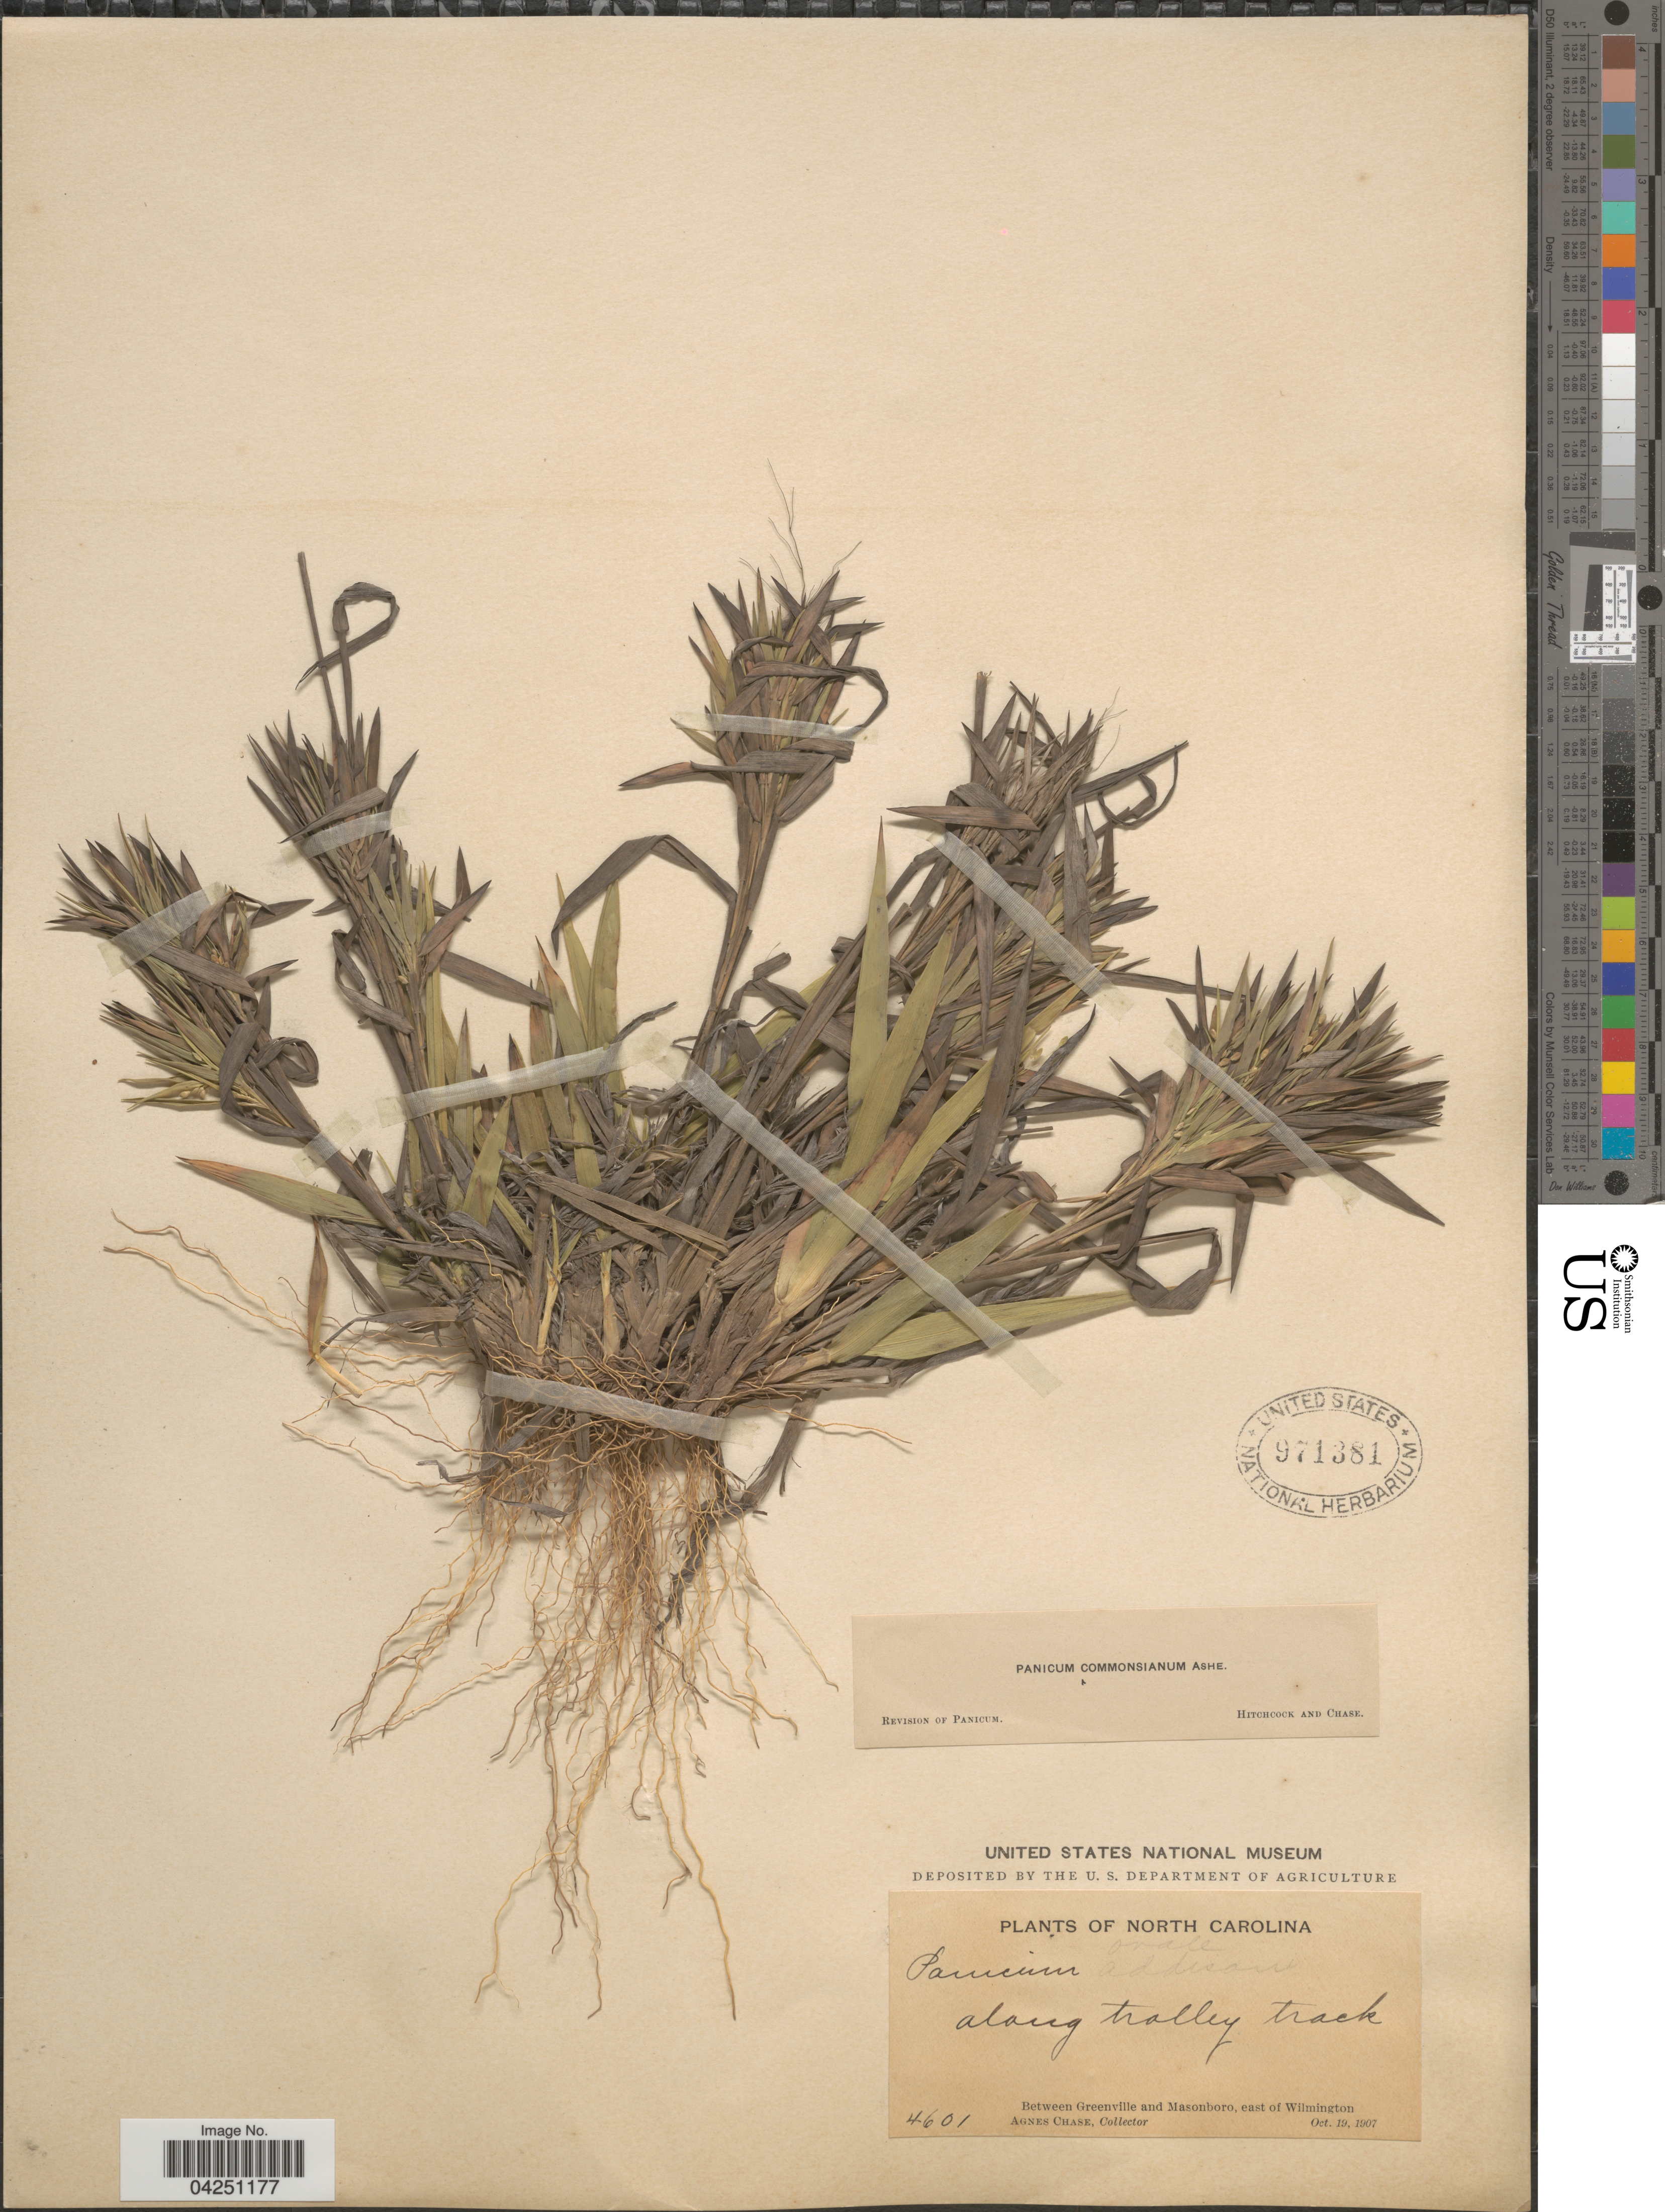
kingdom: Plantae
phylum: Tracheophyta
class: Liliopsida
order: Poales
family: Poaceae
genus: Dichanthelium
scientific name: Dichanthelium acuminatum var. acuminatum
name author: (Sw.) Gould & C.A. Clark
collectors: A. Chase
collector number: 4601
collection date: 1907-10-19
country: United States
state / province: North Carolina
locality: Between Greenville and Masonboro, east of Wilmington.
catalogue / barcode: US 971381